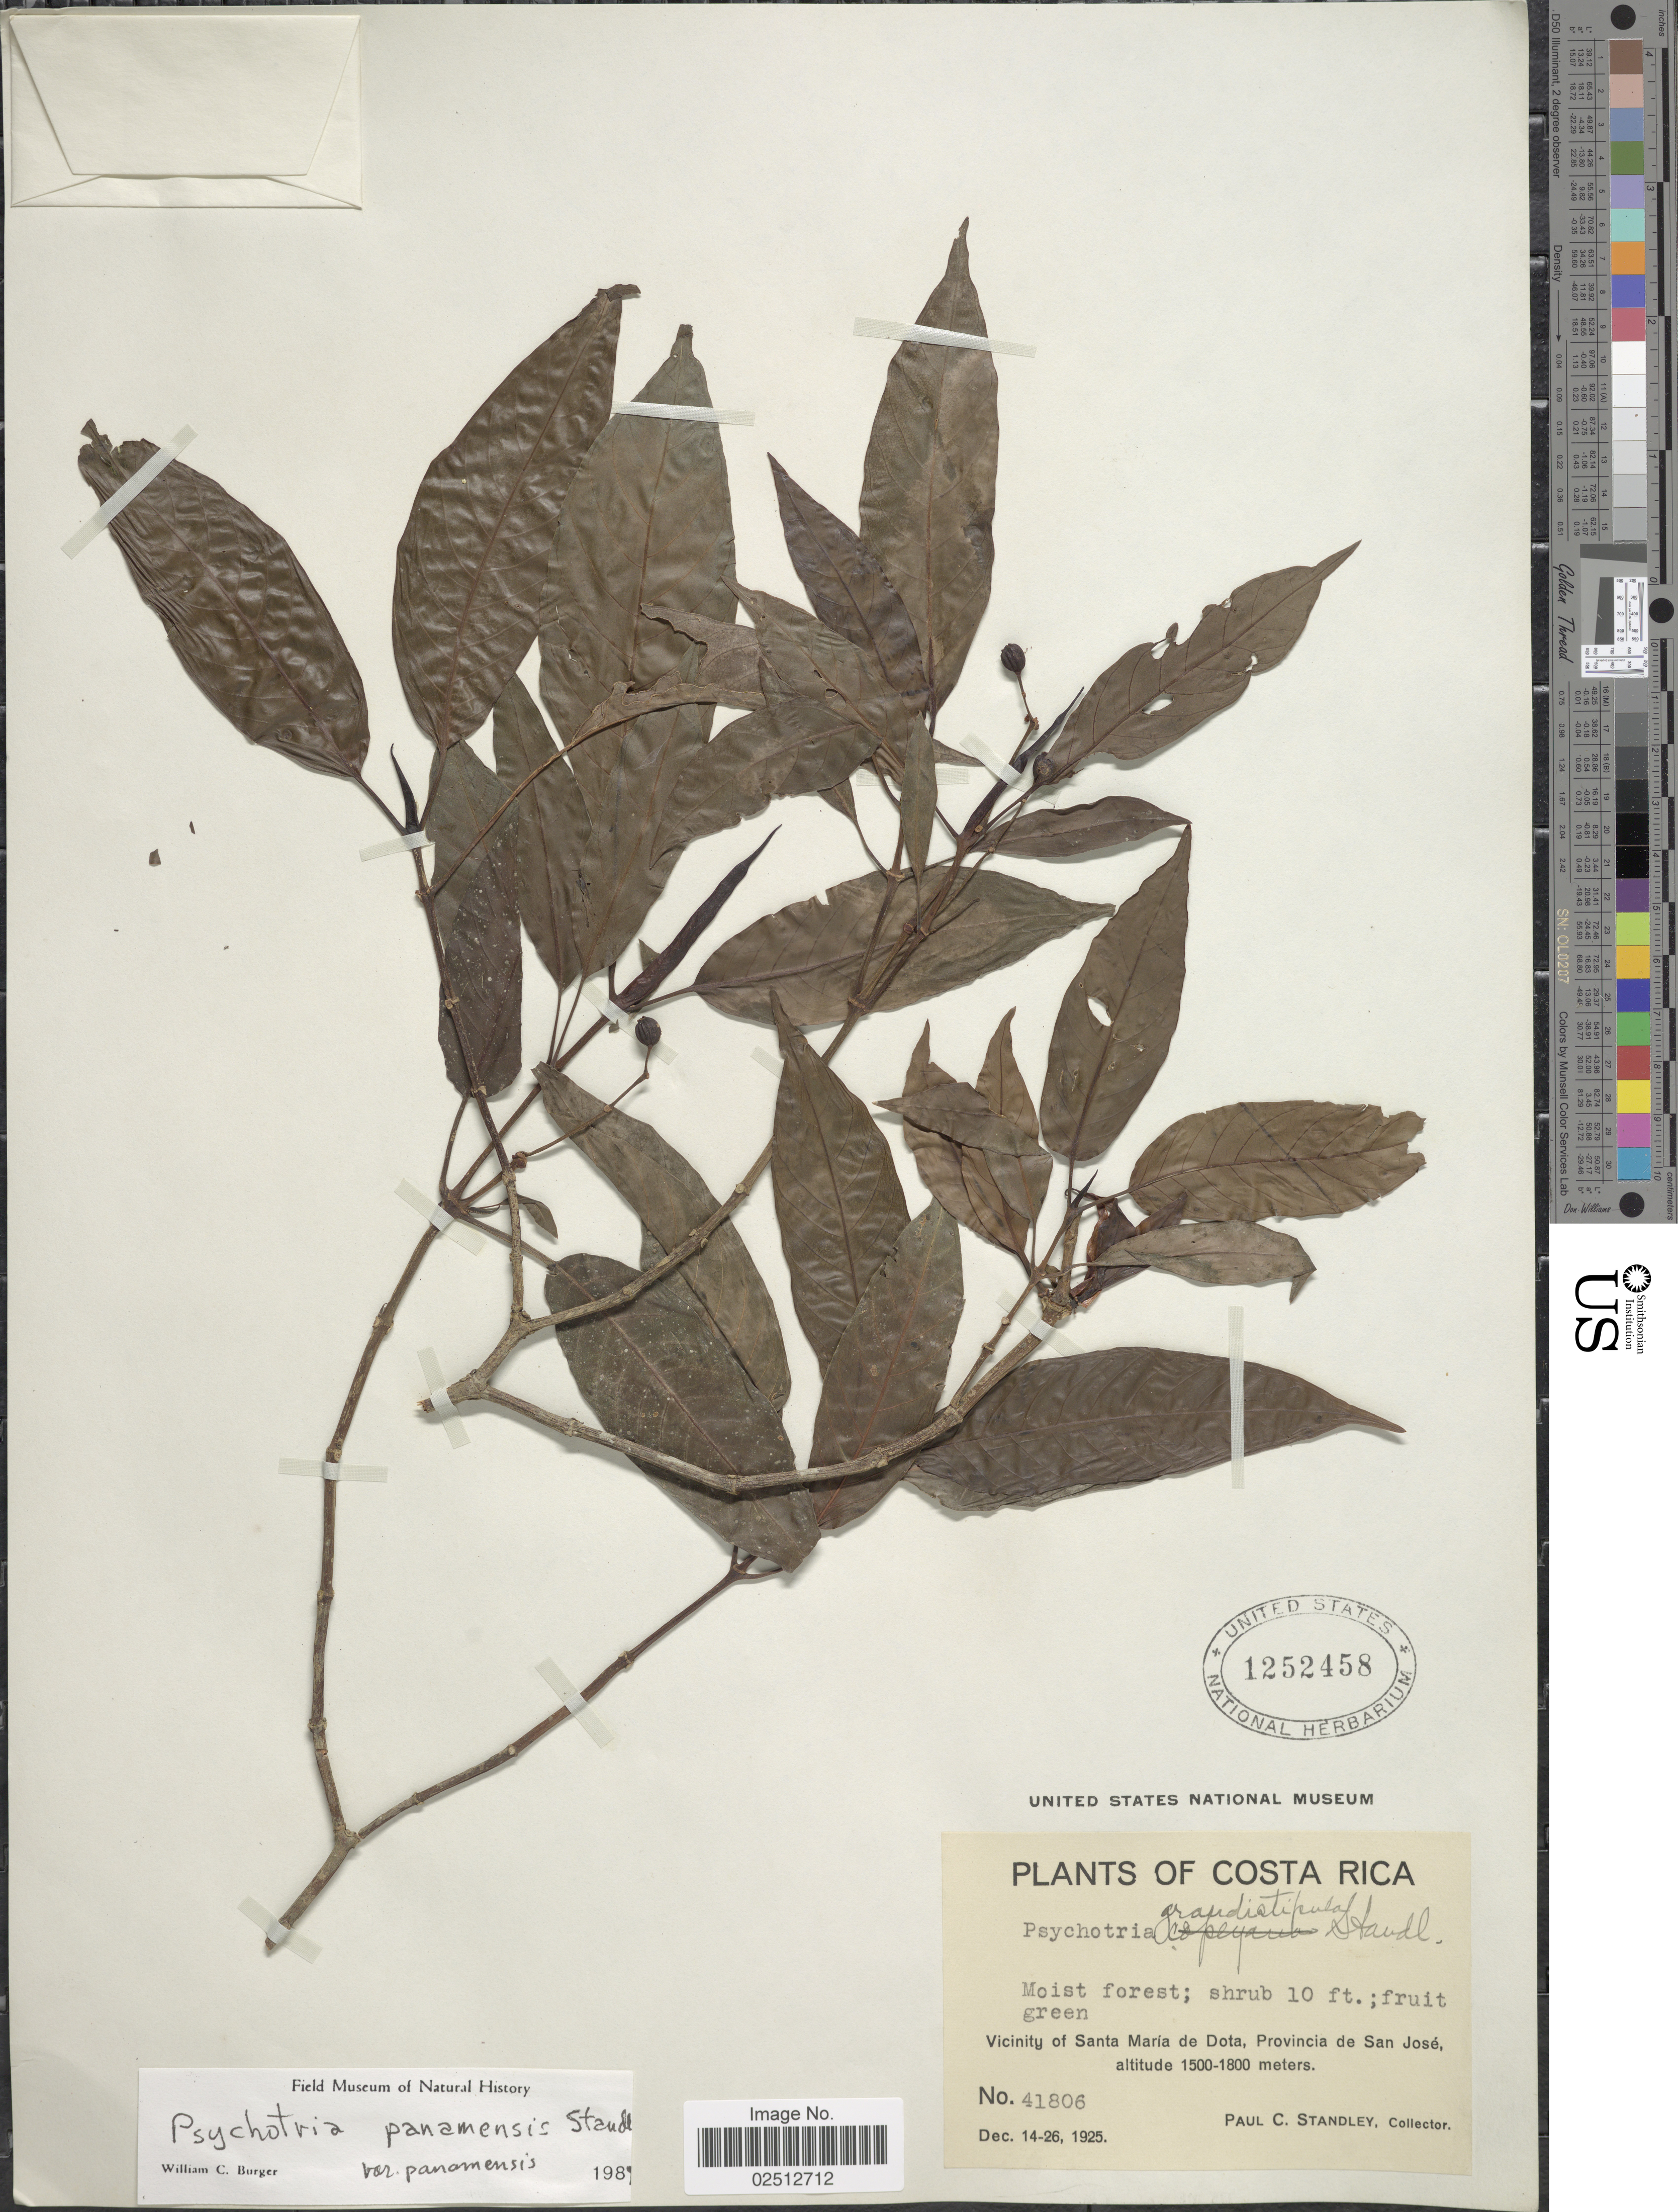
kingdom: Plantae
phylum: Tracheophyta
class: Magnoliopsida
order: Gentianales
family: Rubiaceae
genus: Psychotria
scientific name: Psychotria panamensis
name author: Standl.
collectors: P. C. Standley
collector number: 41806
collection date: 1925-12-14/1925-12-26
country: Costa Rica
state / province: San José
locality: Vicinity of Santa Maria de Dota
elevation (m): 1500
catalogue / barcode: US 1252458